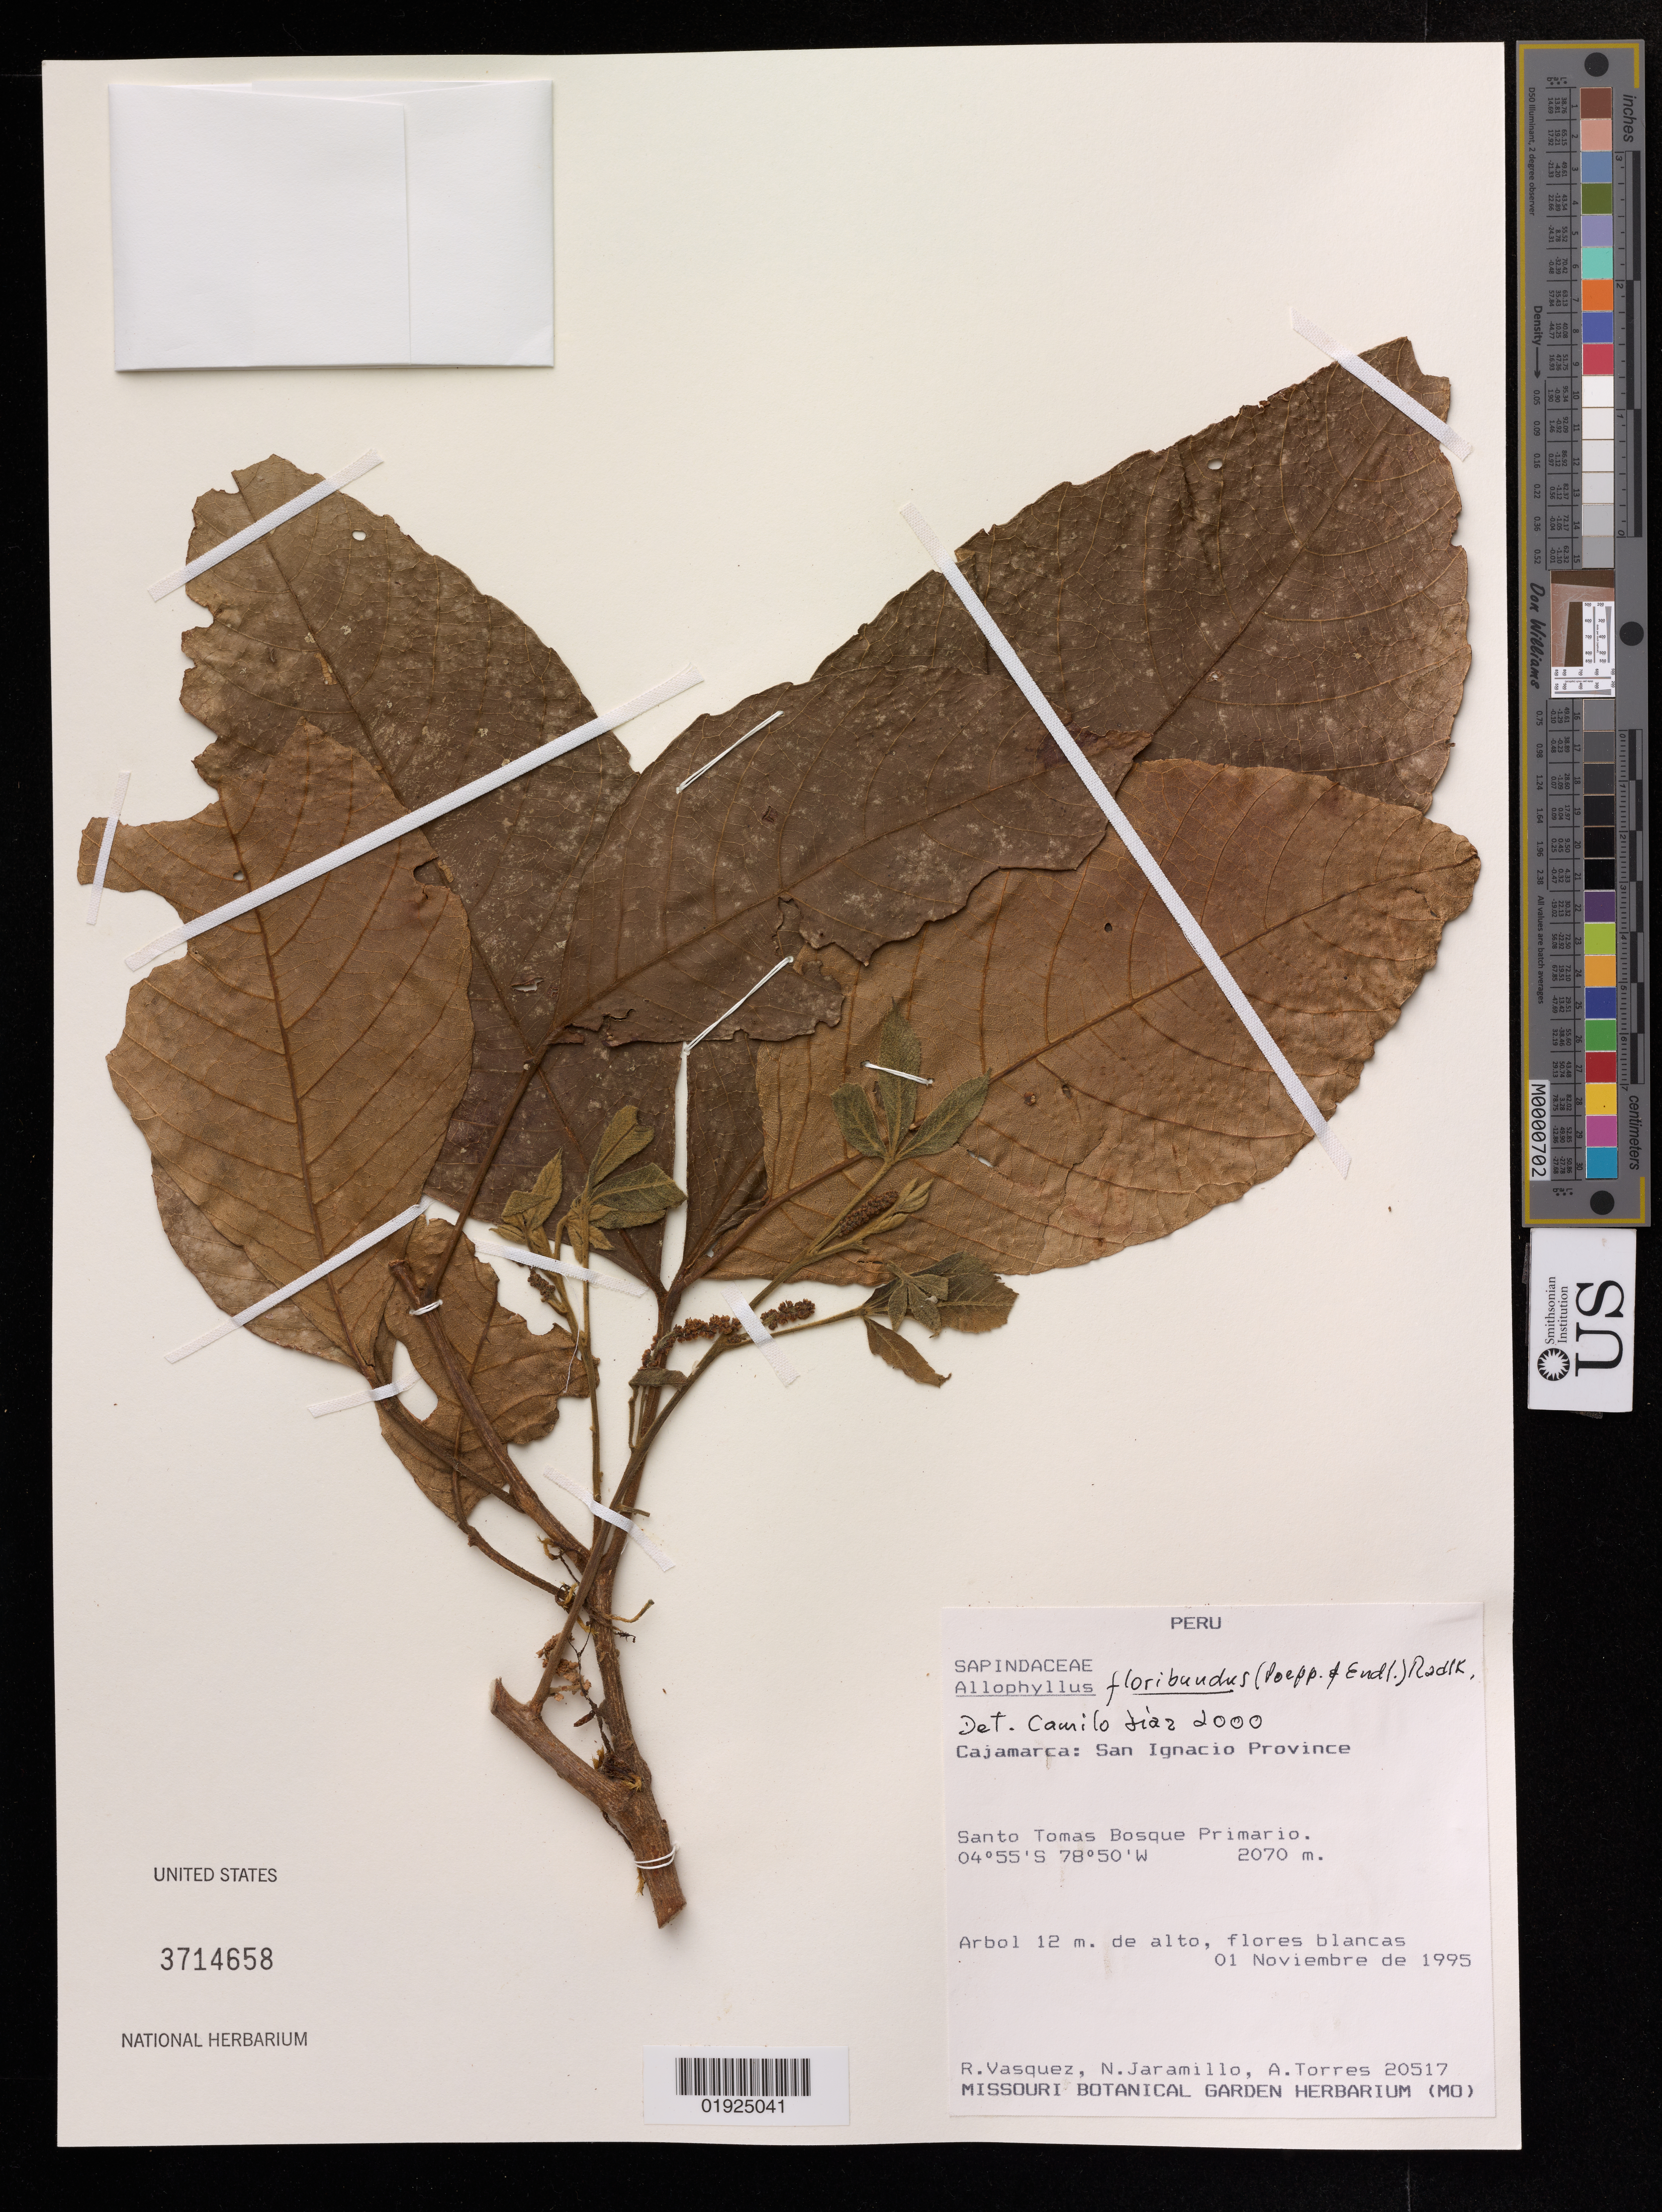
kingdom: Plantae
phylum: Tracheophyta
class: Magnoliopsida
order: Sapindales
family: Sapindaceae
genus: Allophylus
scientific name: Allophylus floribundus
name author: (Poepp. & Endl.) Radlk.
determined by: Díaz, C.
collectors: R. Vásquez M., N. Jaramillo & A. Torres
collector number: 20517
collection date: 1995-11-01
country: Peru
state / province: Cajamarca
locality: San Ignacio Province. Santo Tomas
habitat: Bosque primario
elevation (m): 2070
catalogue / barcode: US 3714658